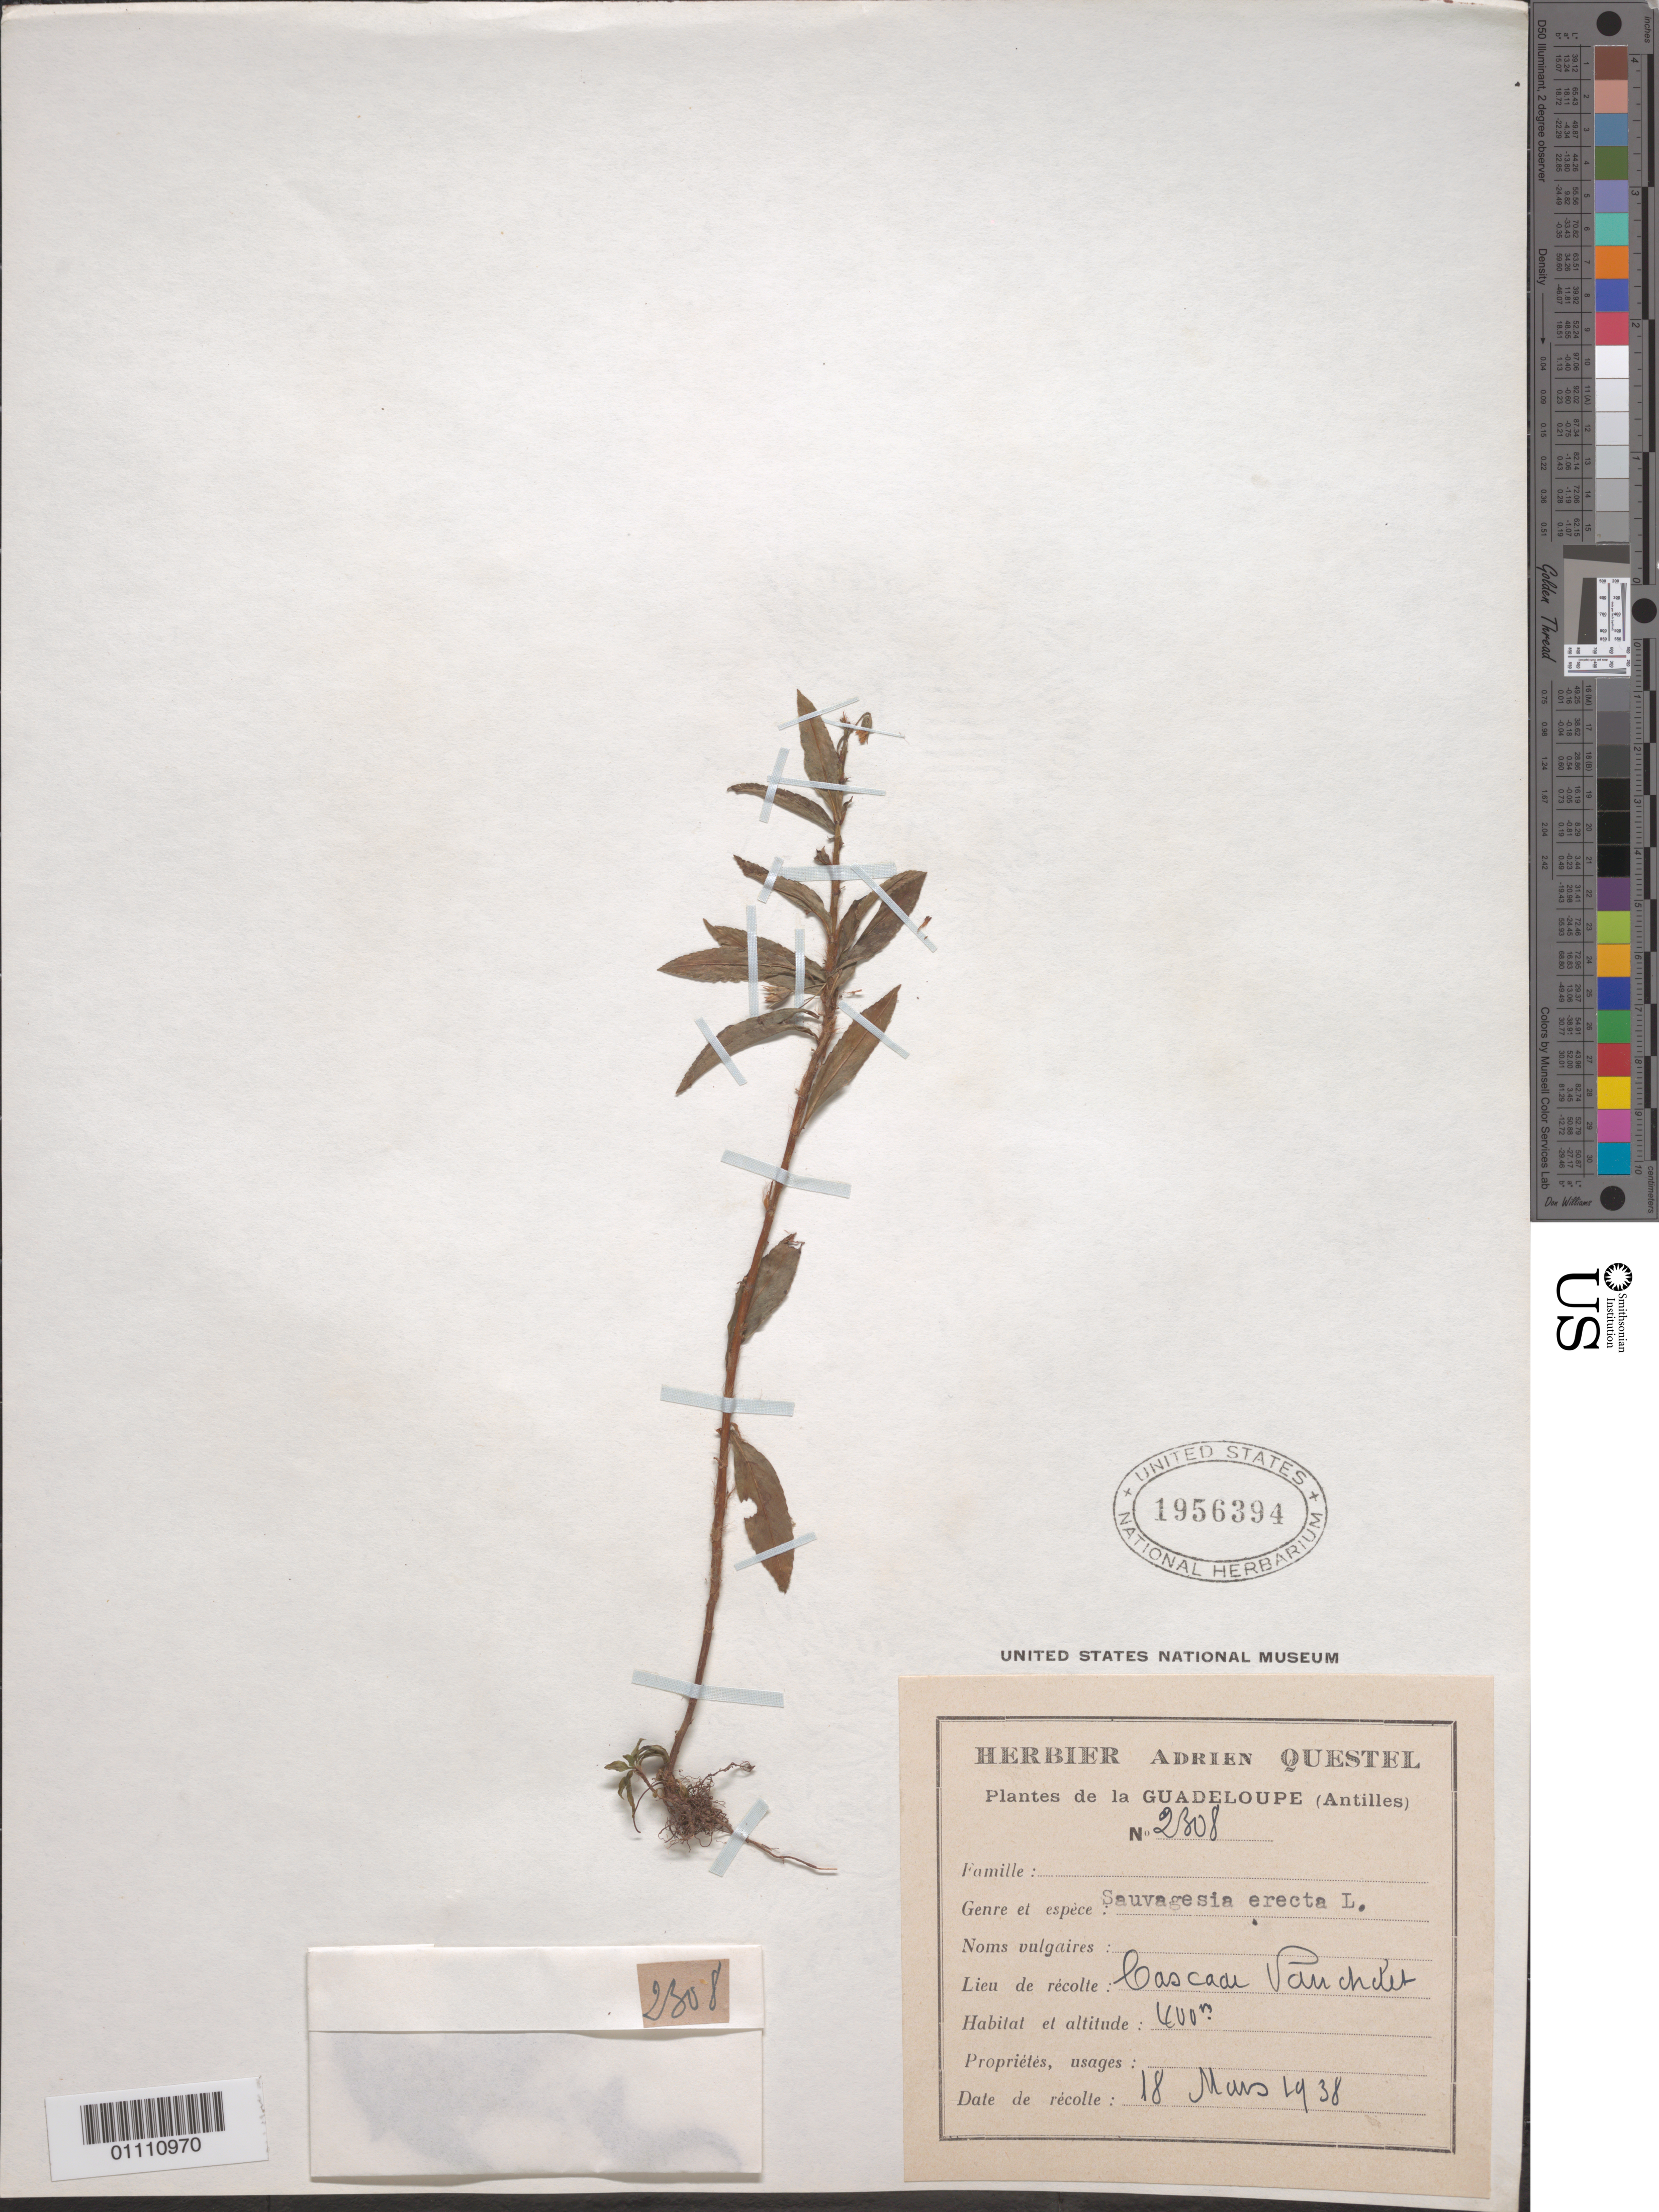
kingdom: Plantae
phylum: Tracheophyta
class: Magnoliopsida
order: Malpighiales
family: Ochnaceae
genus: Sauvagesia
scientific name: Sauvagesia erecta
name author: L.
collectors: A. Questel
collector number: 2308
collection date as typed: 18 Mar 1938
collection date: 1938-03-18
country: Guadeloupe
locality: Cascade Pandit/Panchlet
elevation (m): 400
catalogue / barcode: US 1956394